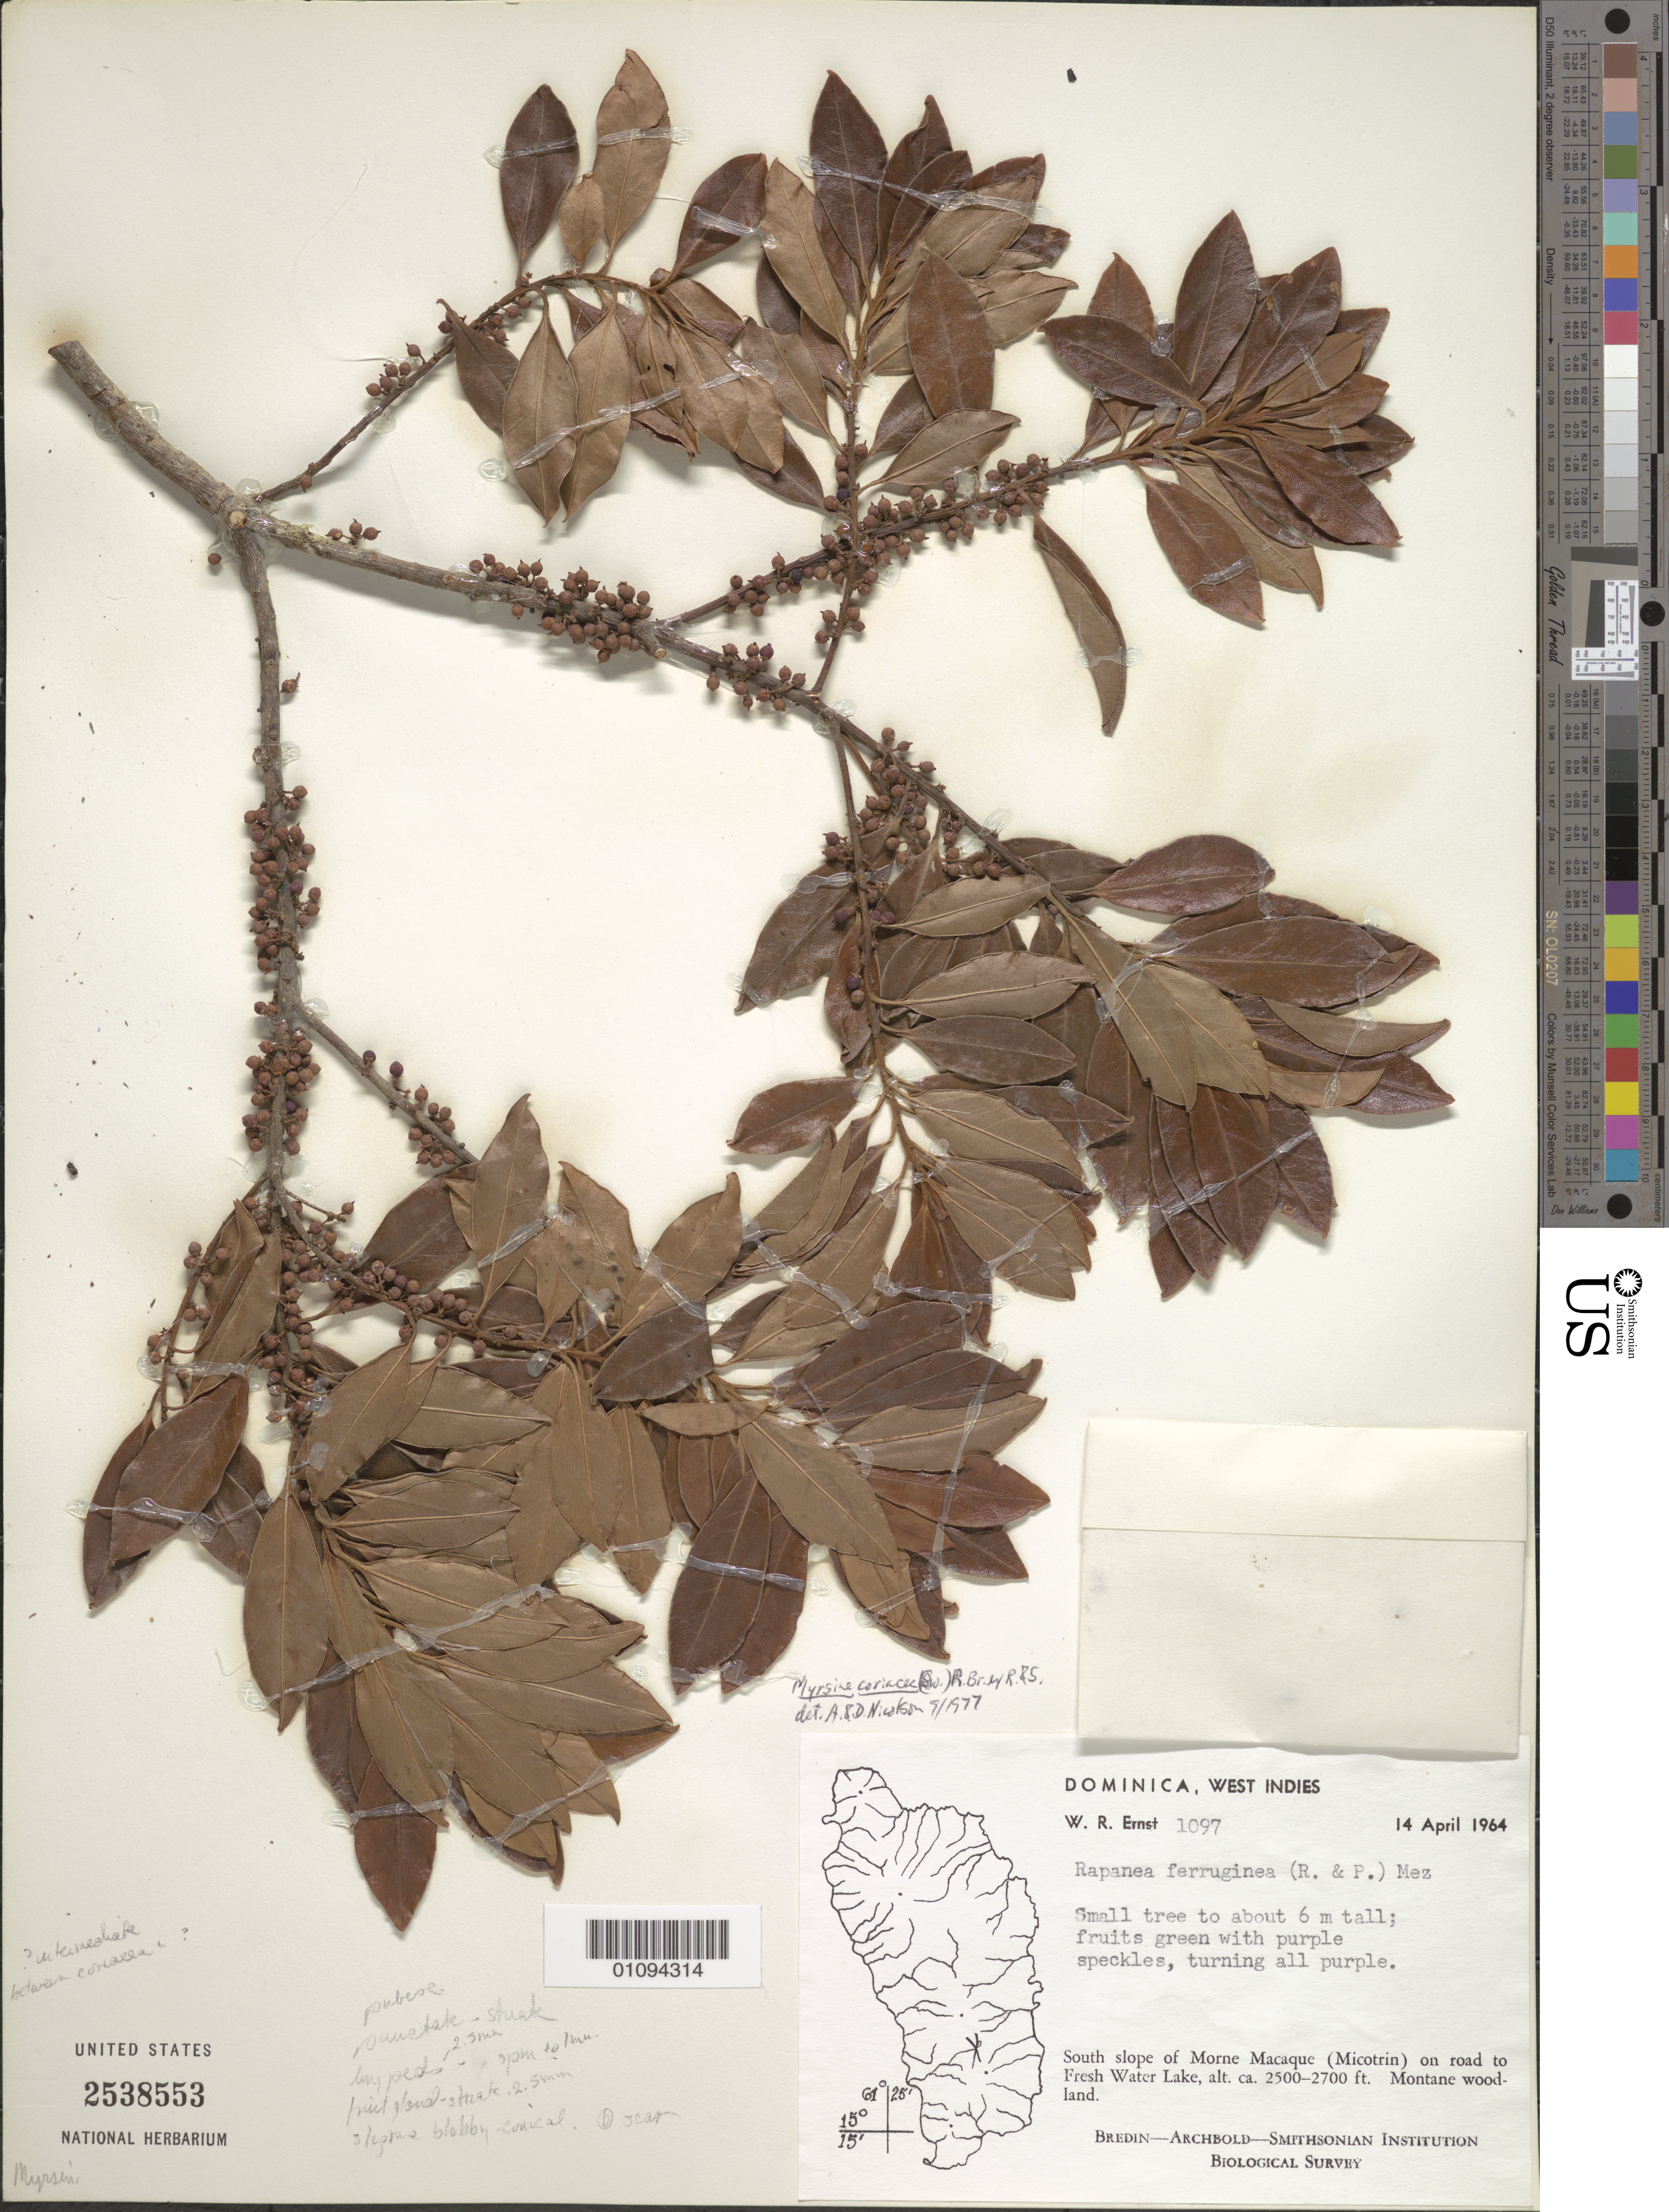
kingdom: Plantae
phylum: Tracheophyta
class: Magnoliopsida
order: Ericales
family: Primulaceae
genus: Myrsine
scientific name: Myrsine coriacea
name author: (Sw.) R. Br. ex Roem. & Schult.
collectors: W. R. Ernst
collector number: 1097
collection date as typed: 14 Apr 1964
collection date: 1964-04-14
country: Dominica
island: Dominica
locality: South slope of Moren Macaque (Micotrin) on road to Fresh Water Lake.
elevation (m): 762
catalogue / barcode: US 2538553